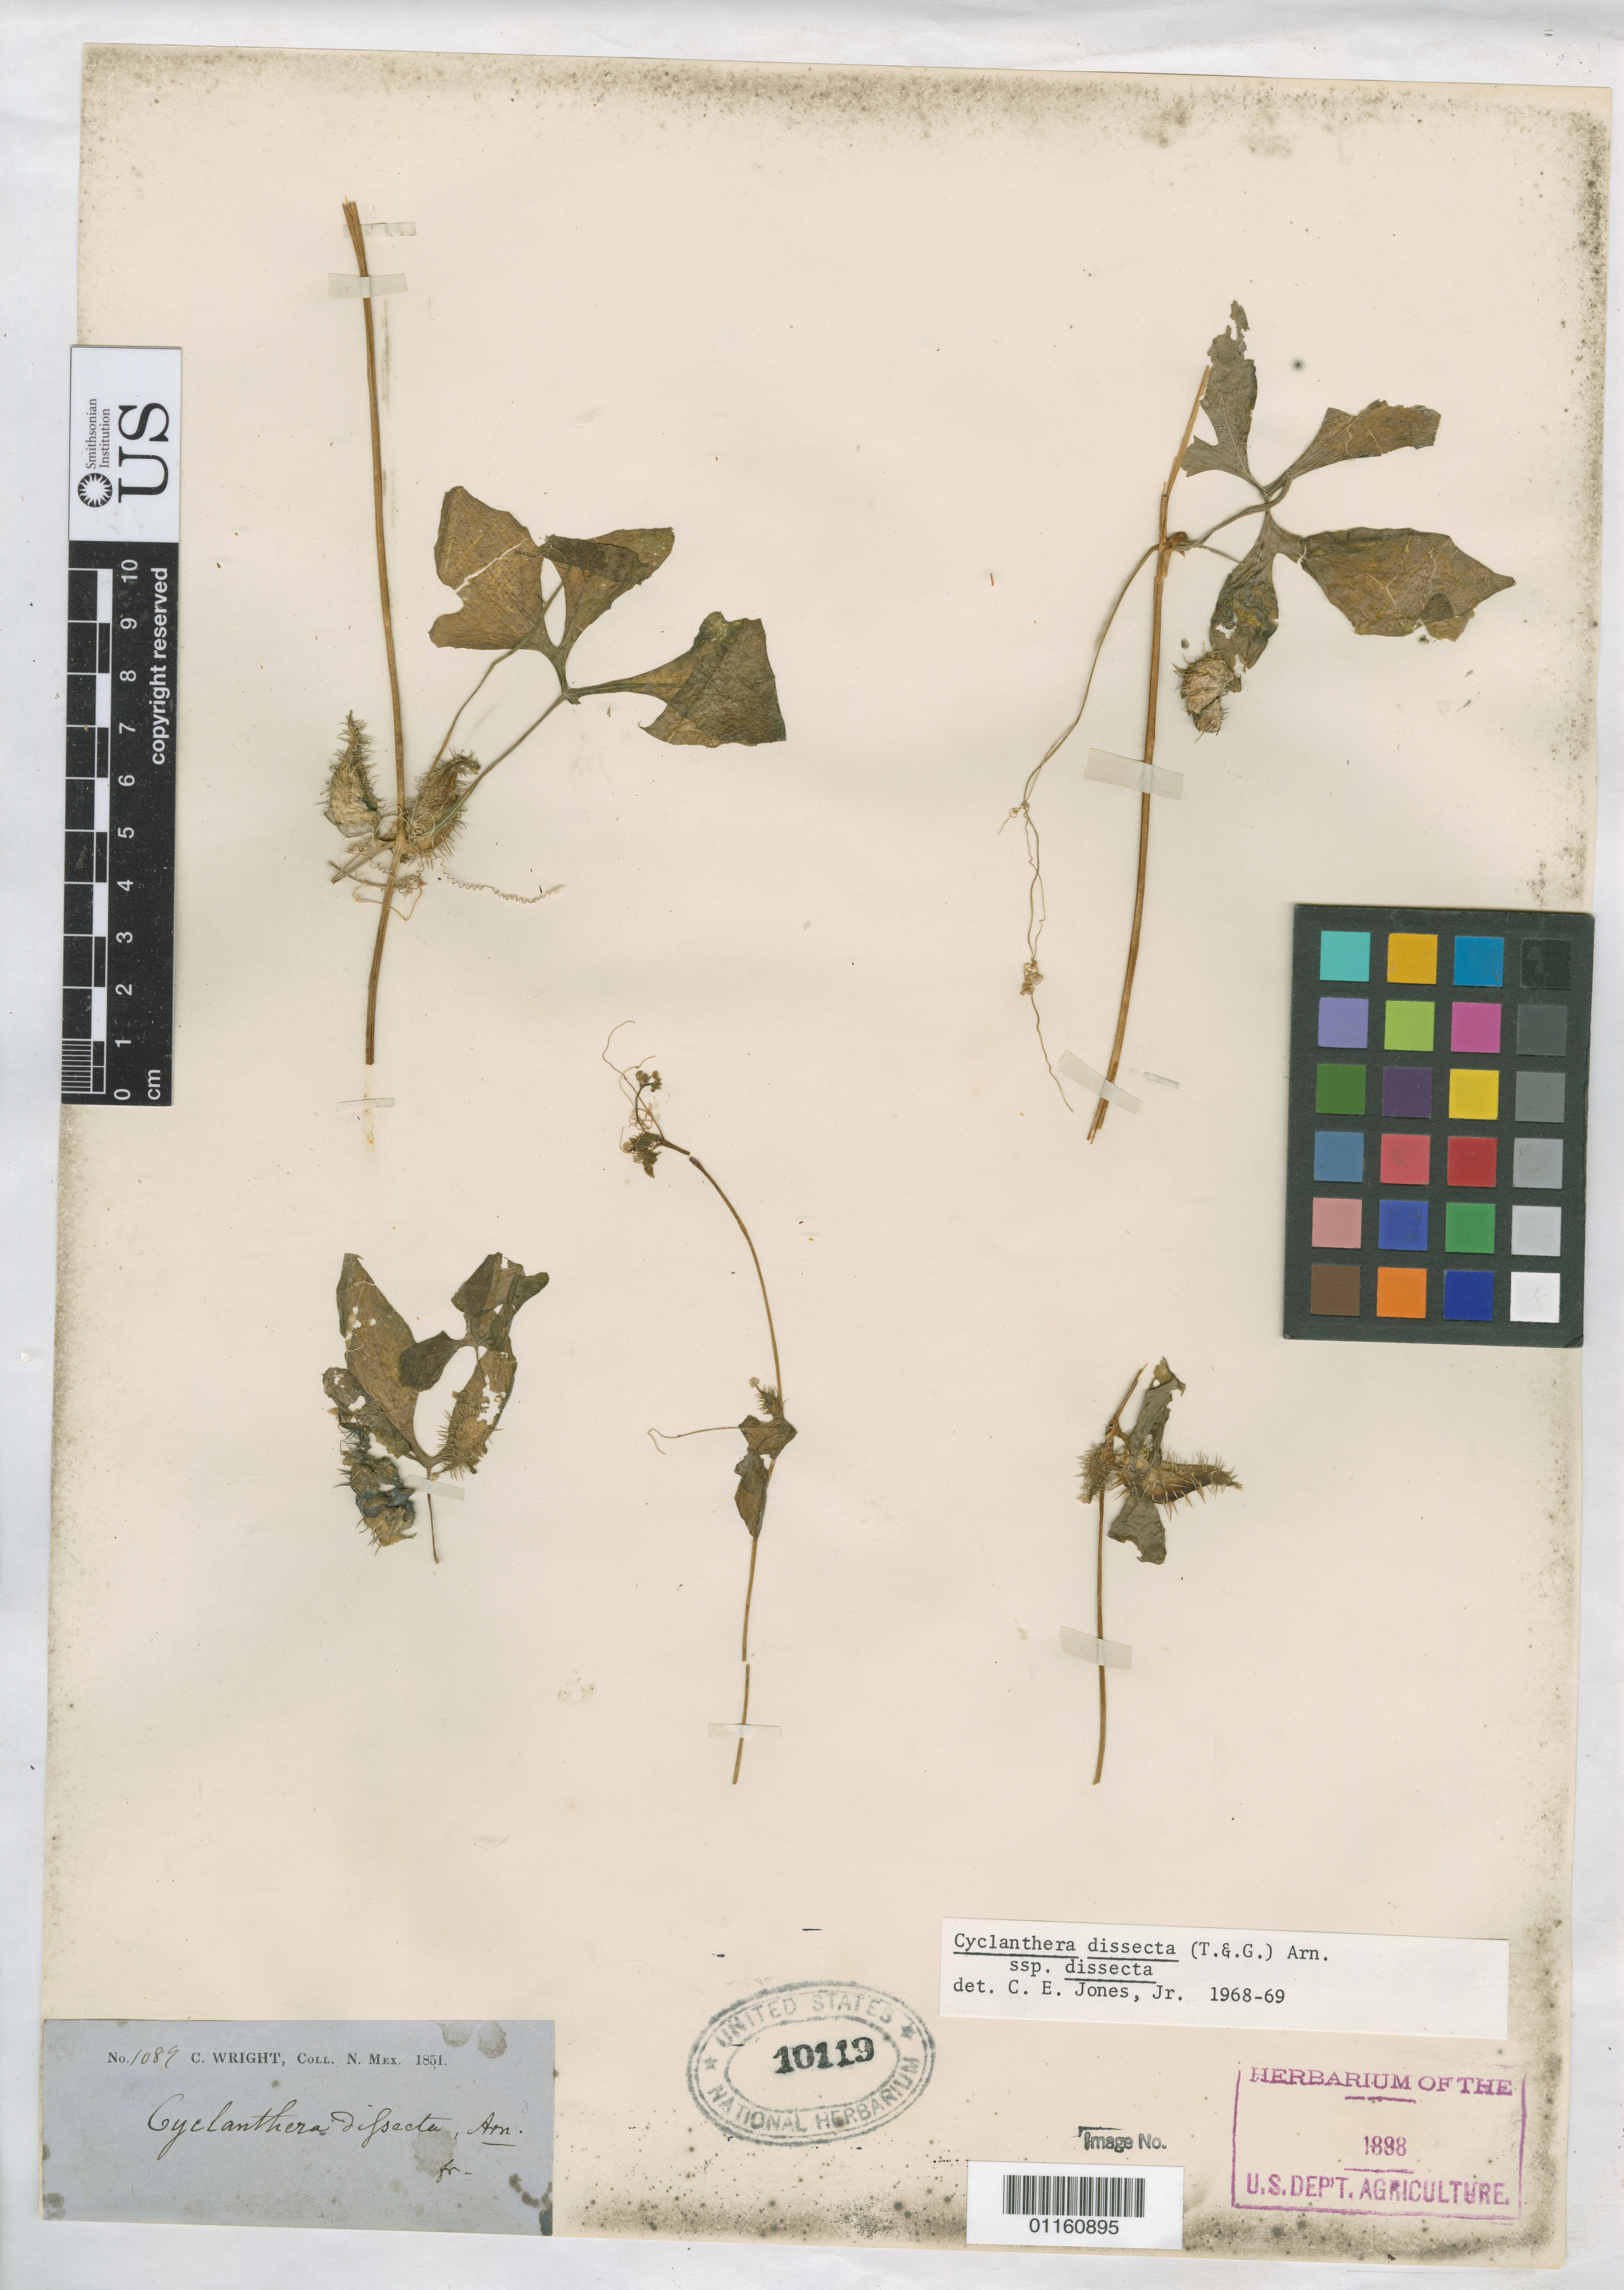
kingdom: Plantae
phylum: Tracheophyta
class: Magnoliopsida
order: Cucurbitales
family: Cucurbitaceae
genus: Cyclanthera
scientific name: Cyclanthera dissecta subsp. dissecta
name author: (Torr. & A. Gray) Arn.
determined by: Jones, C. E.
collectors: C. Wright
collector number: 1089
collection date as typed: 1851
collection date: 1851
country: United States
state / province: New Mexico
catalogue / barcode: US 10119